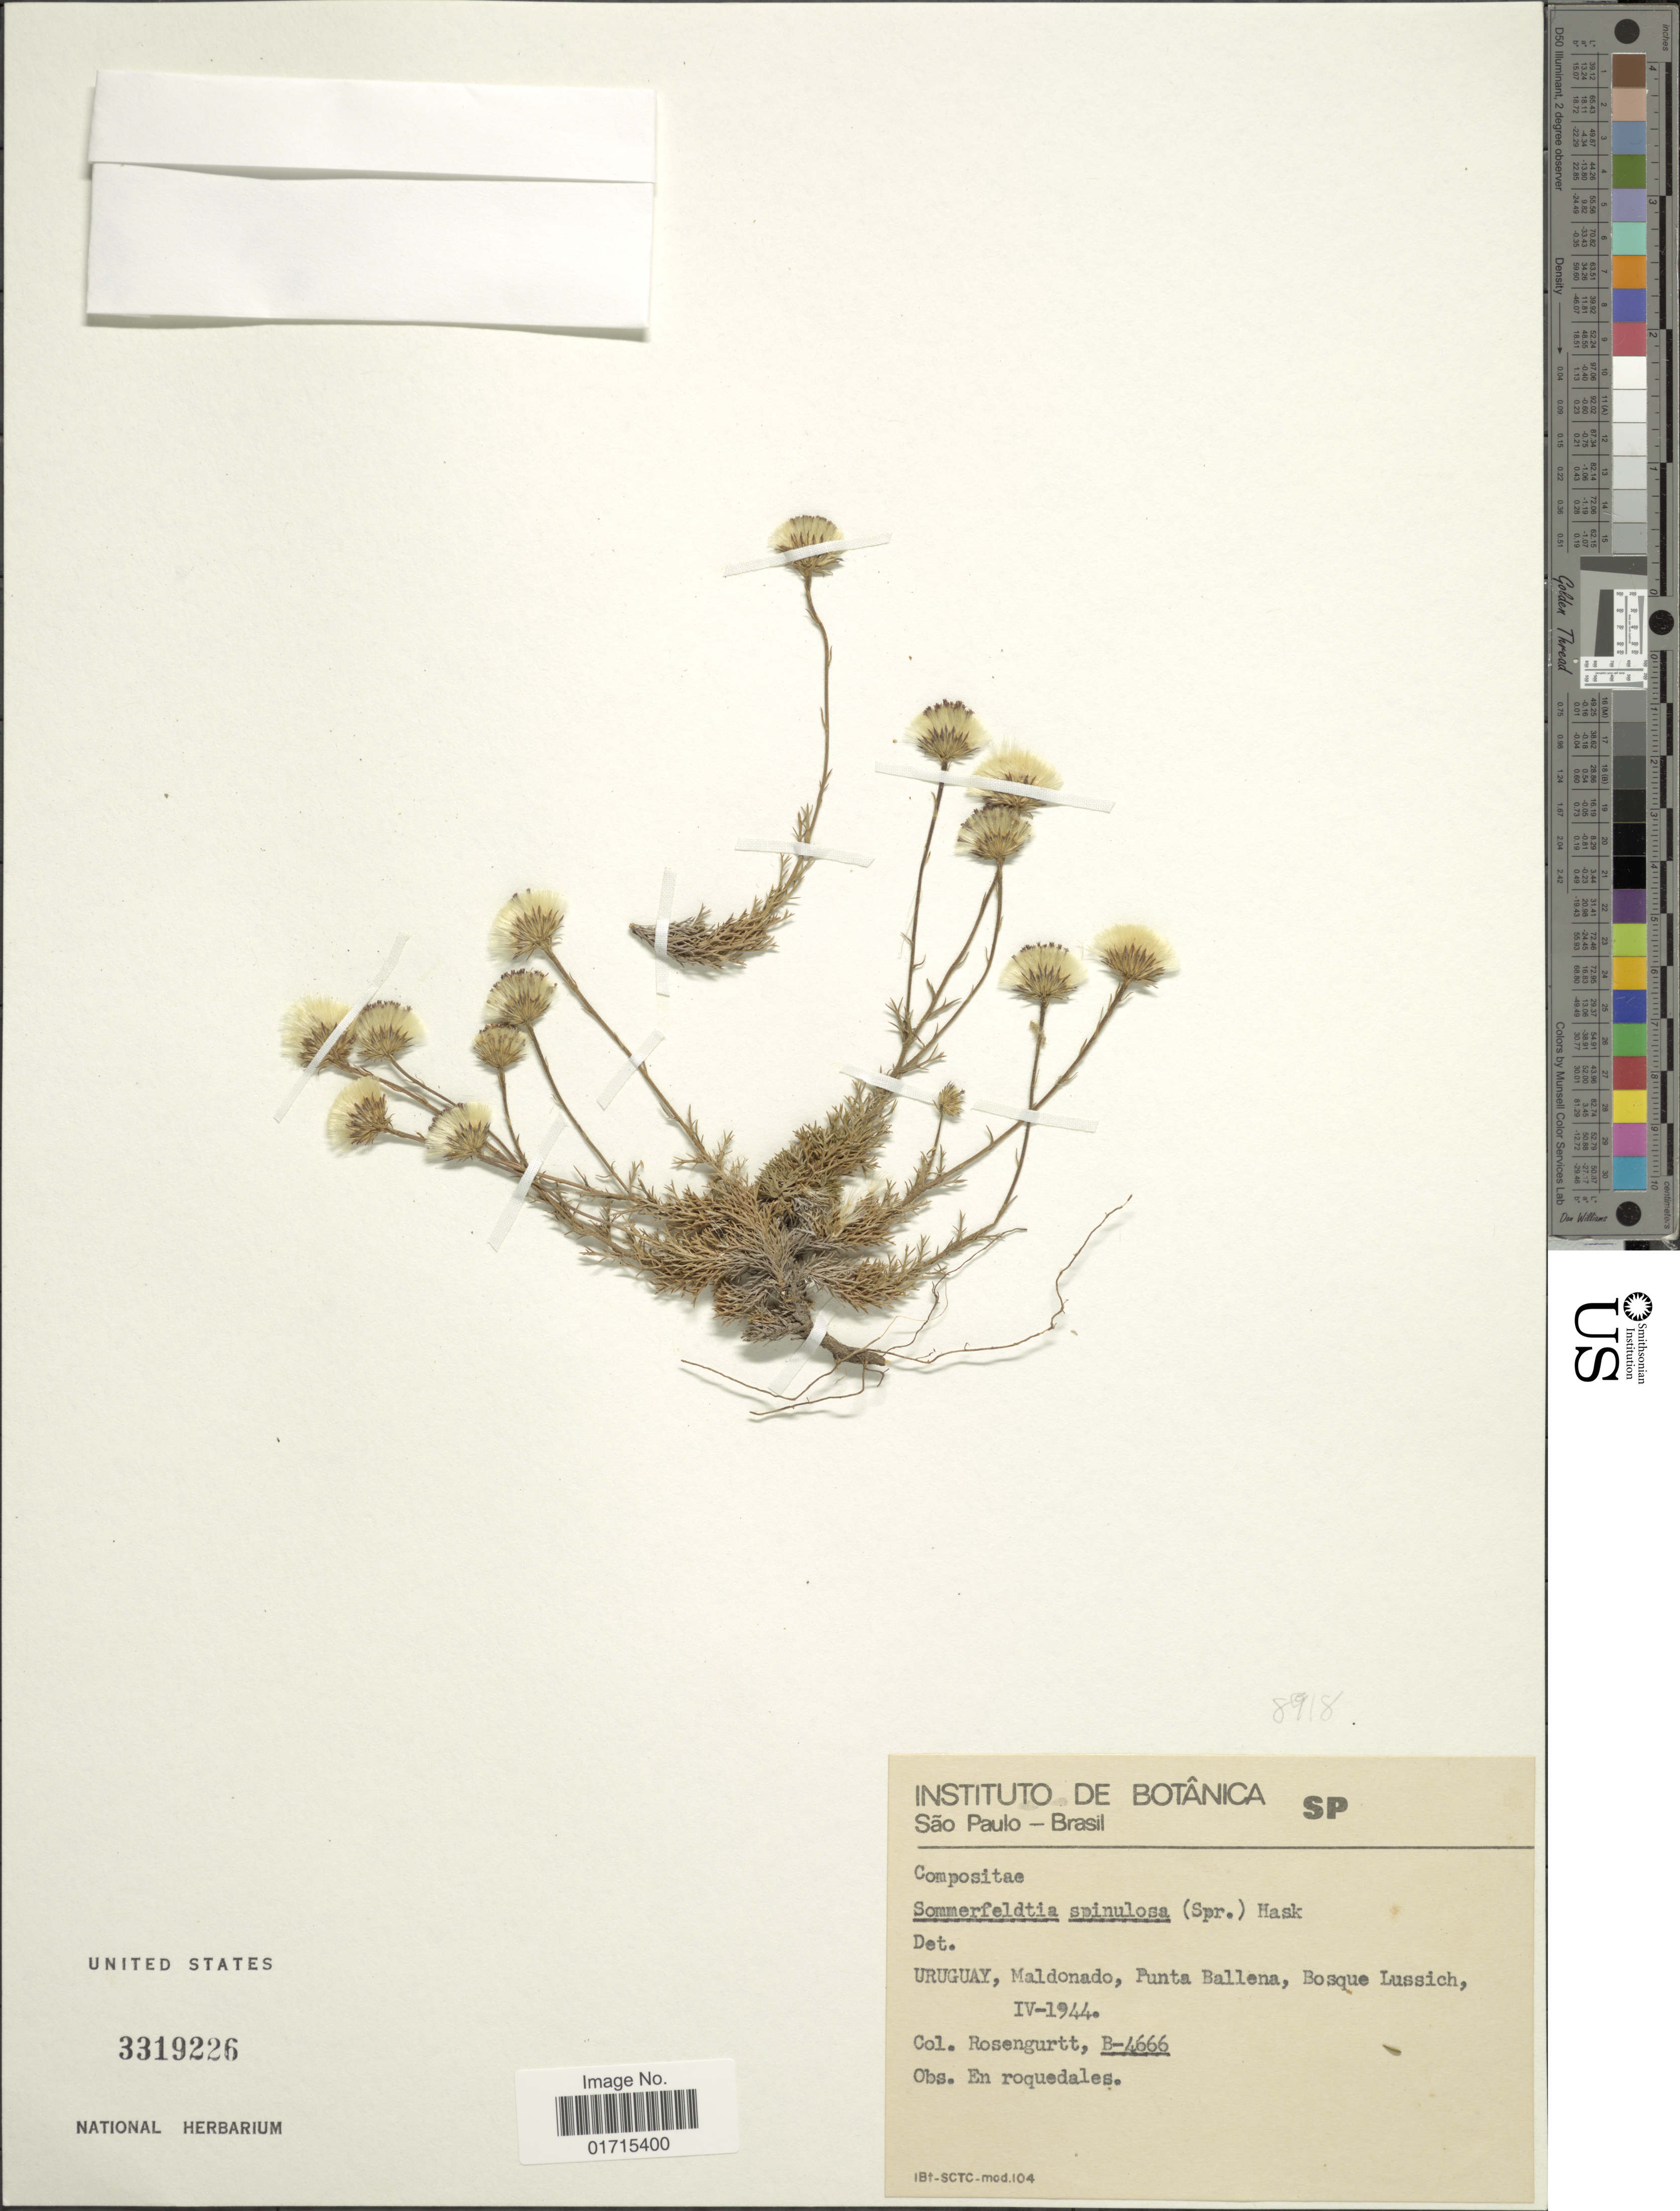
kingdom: Plantae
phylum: Tracheophyta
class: Magnoliopsida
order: Asterales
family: Asteraceae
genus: Sommerfeltia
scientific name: Sommerfeltia spinulosa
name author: (Spreng.) Less.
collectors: Rosengurtt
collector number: B-4666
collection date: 1944-04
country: Uruguay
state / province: Maldonado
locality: Uruguay, Maldonado, Punta Ballena, Bosque Lussich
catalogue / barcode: US 3319226